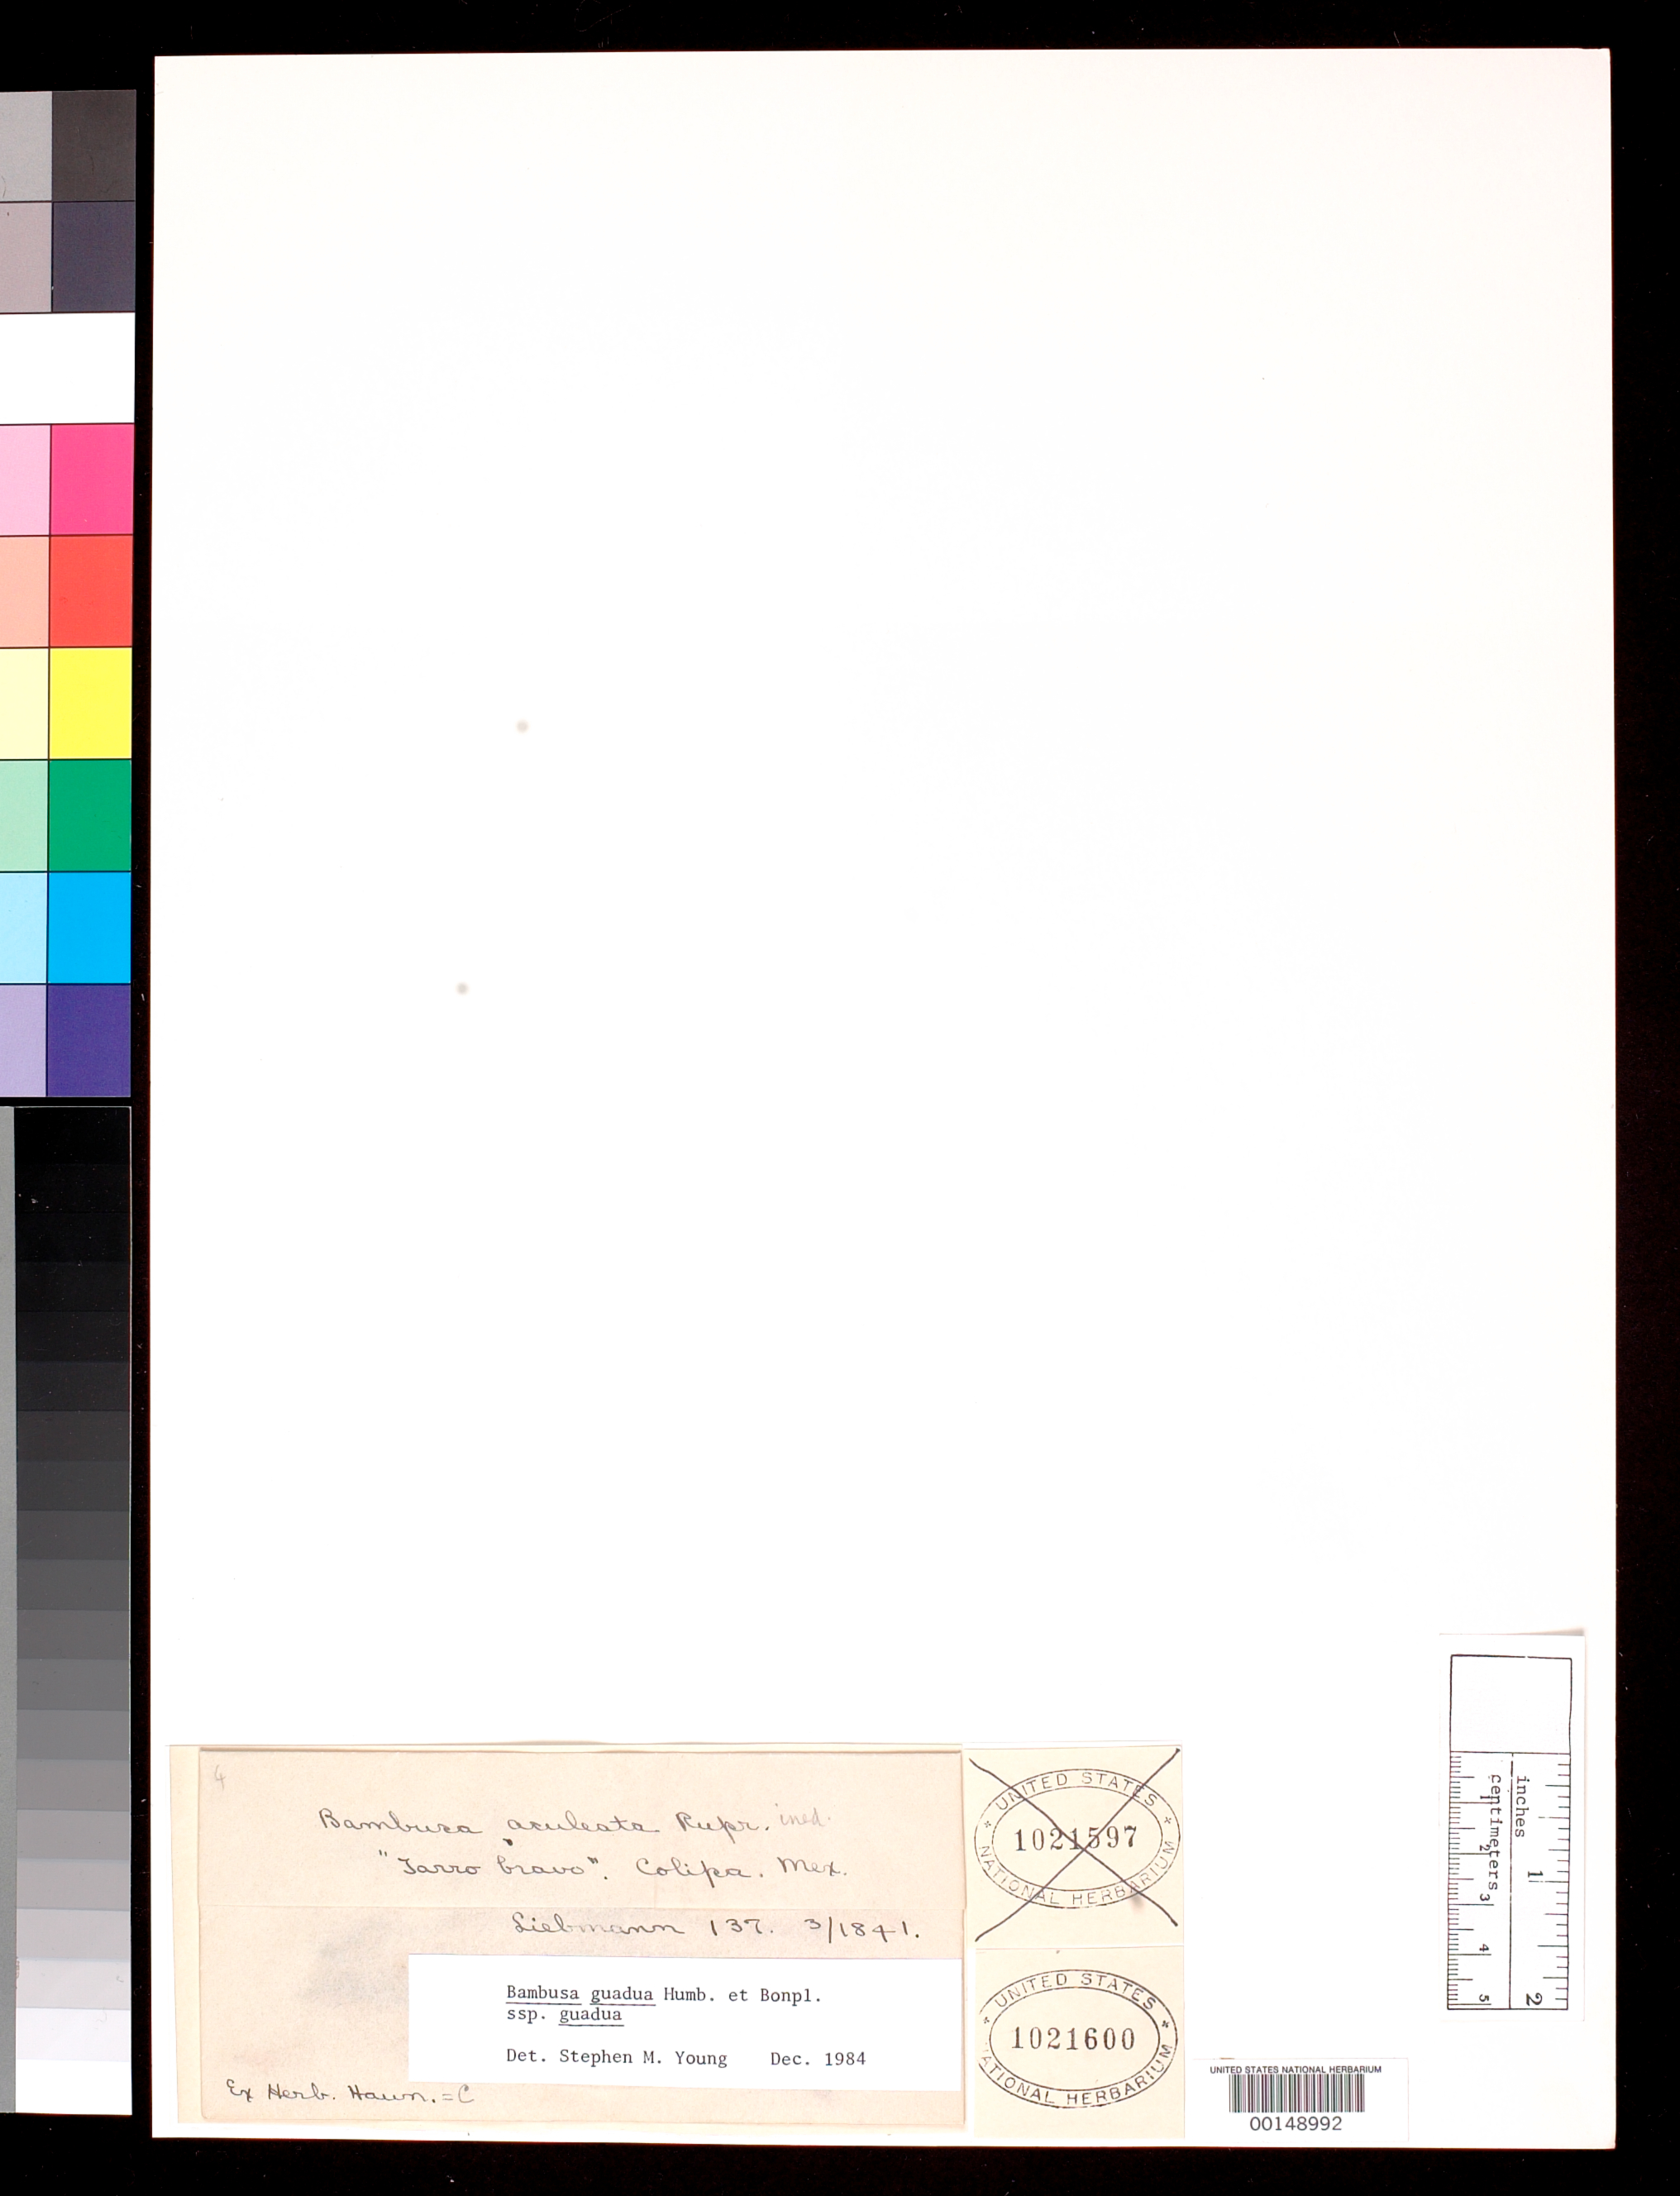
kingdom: Plantae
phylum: Tracheophyta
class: Liliopsida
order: Poales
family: Poaceae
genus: Guadua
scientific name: Guadua aculeata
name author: Rupr. ex E. Fourn.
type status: Syntype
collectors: F. M. Liebmann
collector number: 137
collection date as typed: Mar 1841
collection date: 1841-03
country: Mexico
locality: E of Monserrat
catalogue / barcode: US 1021600